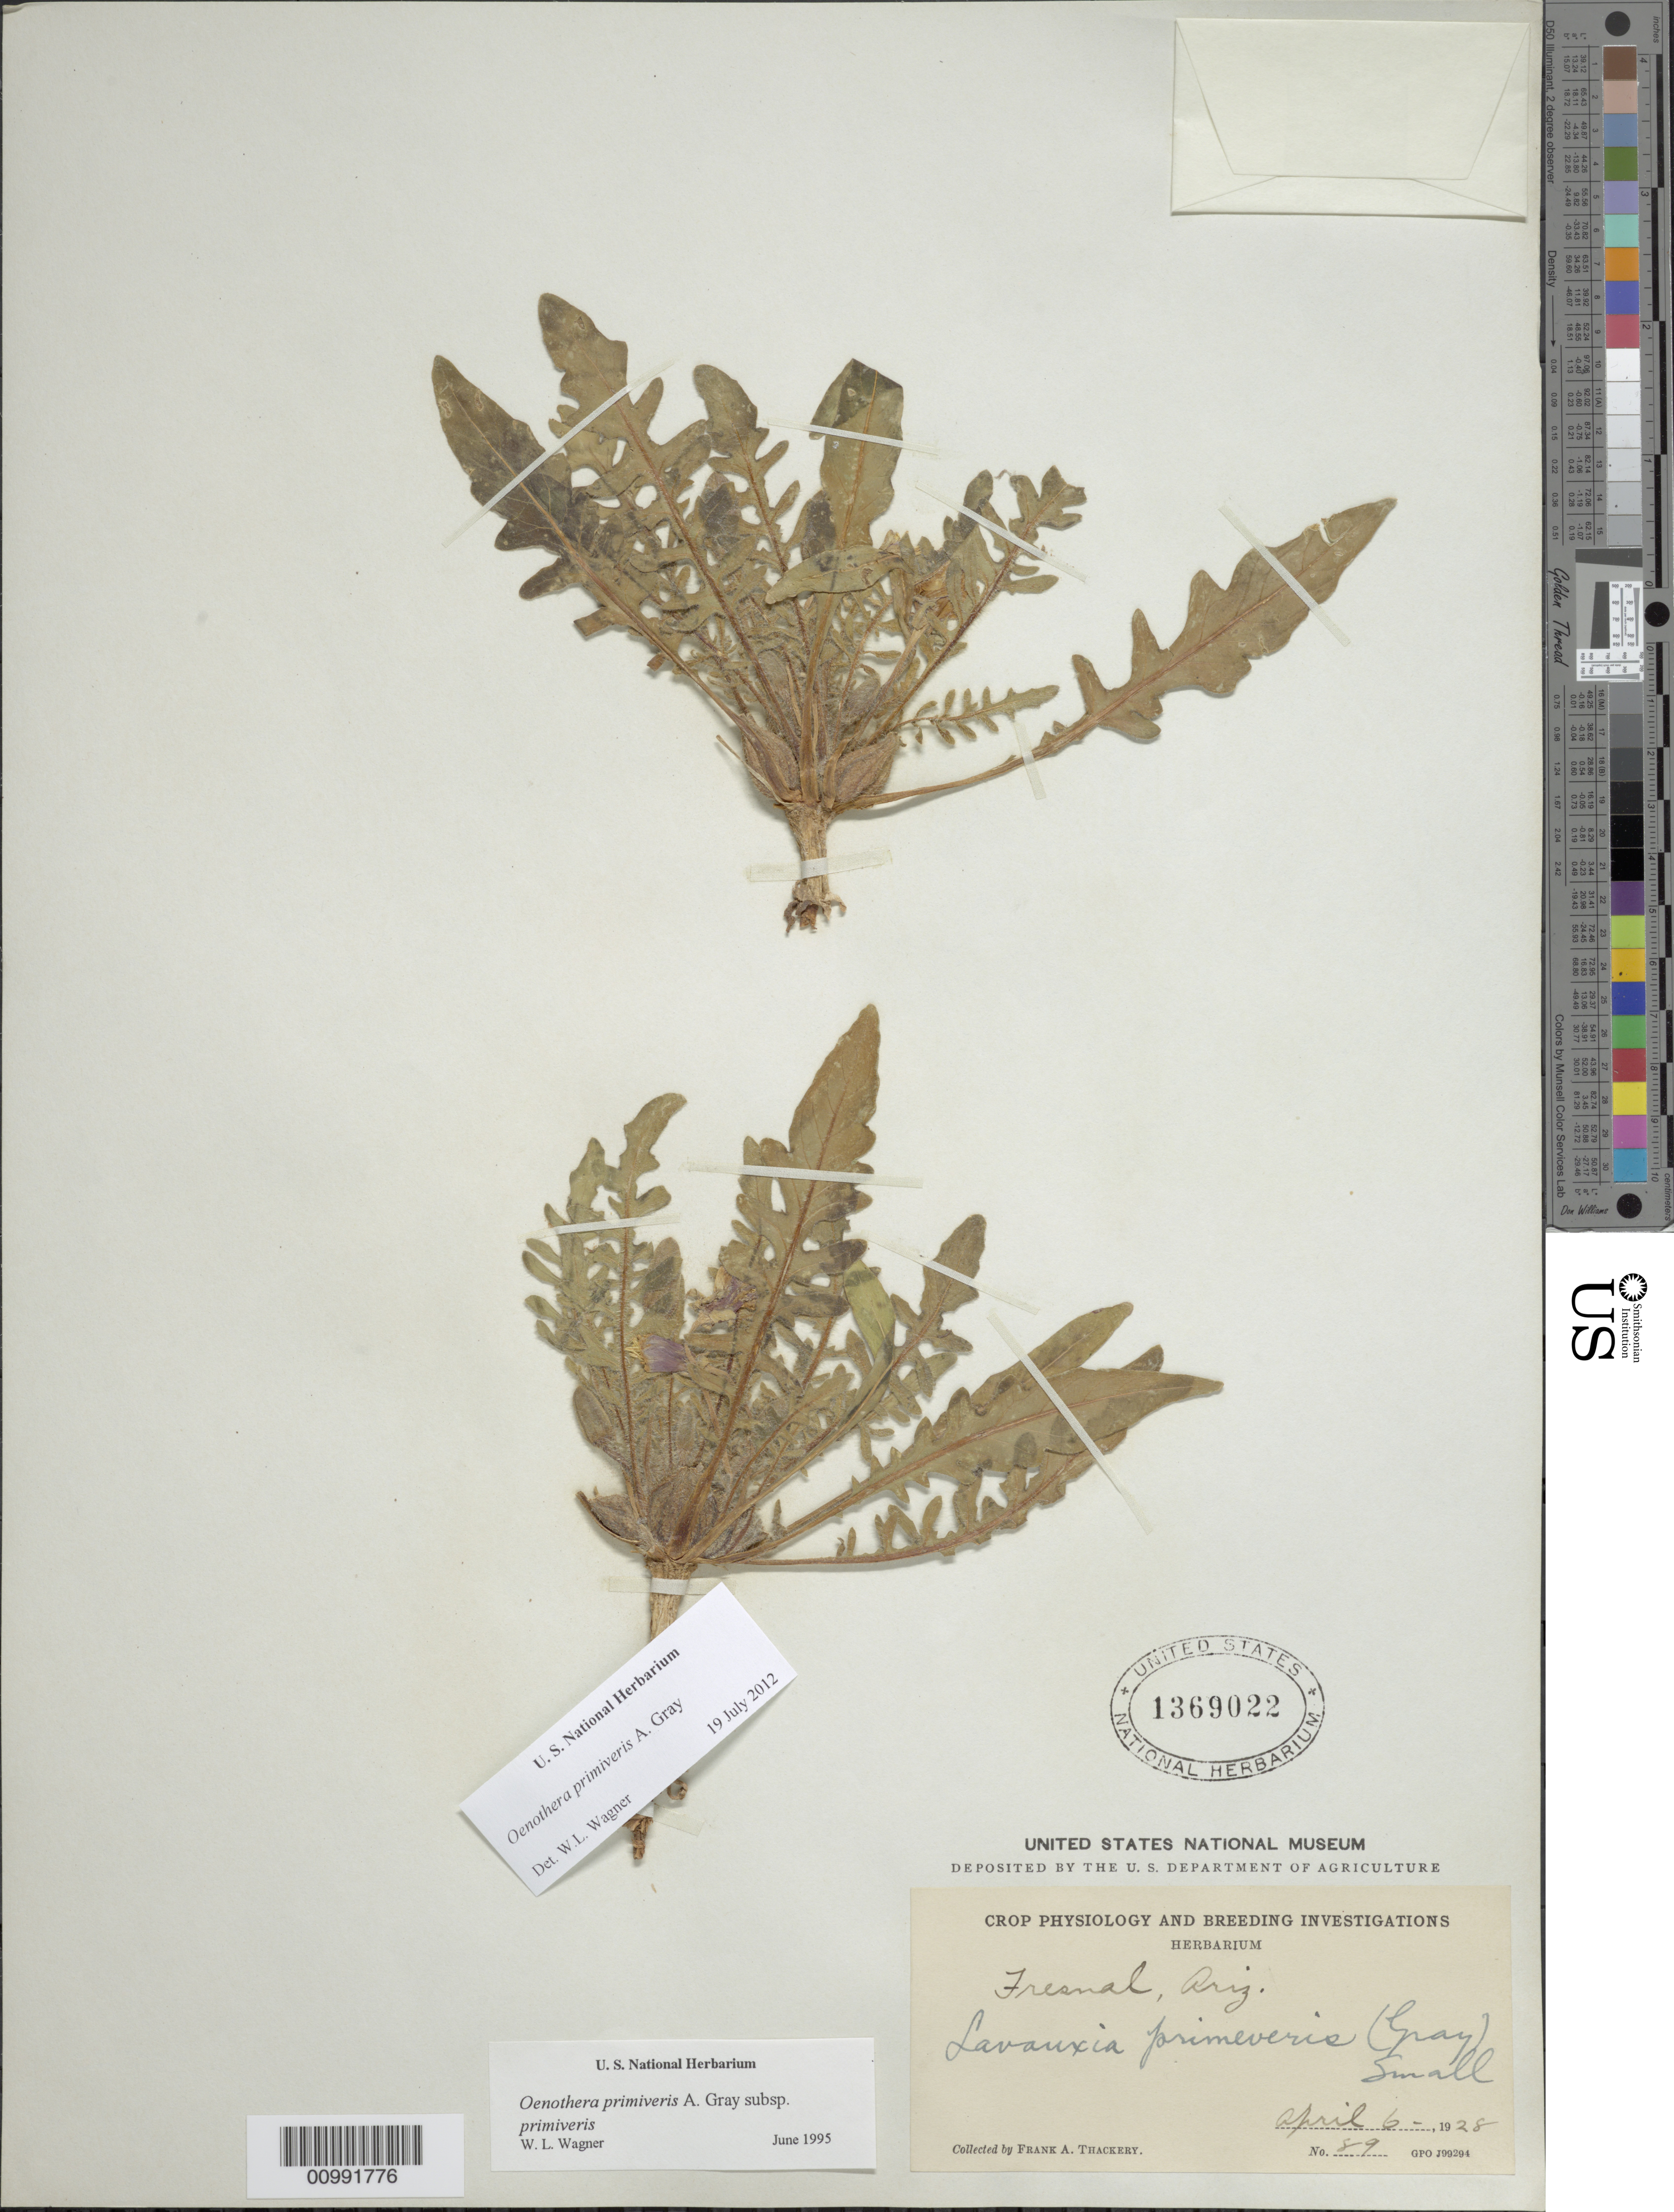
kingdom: Plantae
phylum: Tracheophyta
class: Magnoliopsida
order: Myrtales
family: Onagraceae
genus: Oenothera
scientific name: Oenothera primiveris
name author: A. Gray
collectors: F. Thackery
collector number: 89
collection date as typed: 06 Apr 1928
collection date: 1928-04-06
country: United States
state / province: Arizona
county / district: Pima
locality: Fresnel.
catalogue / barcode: US 1369022